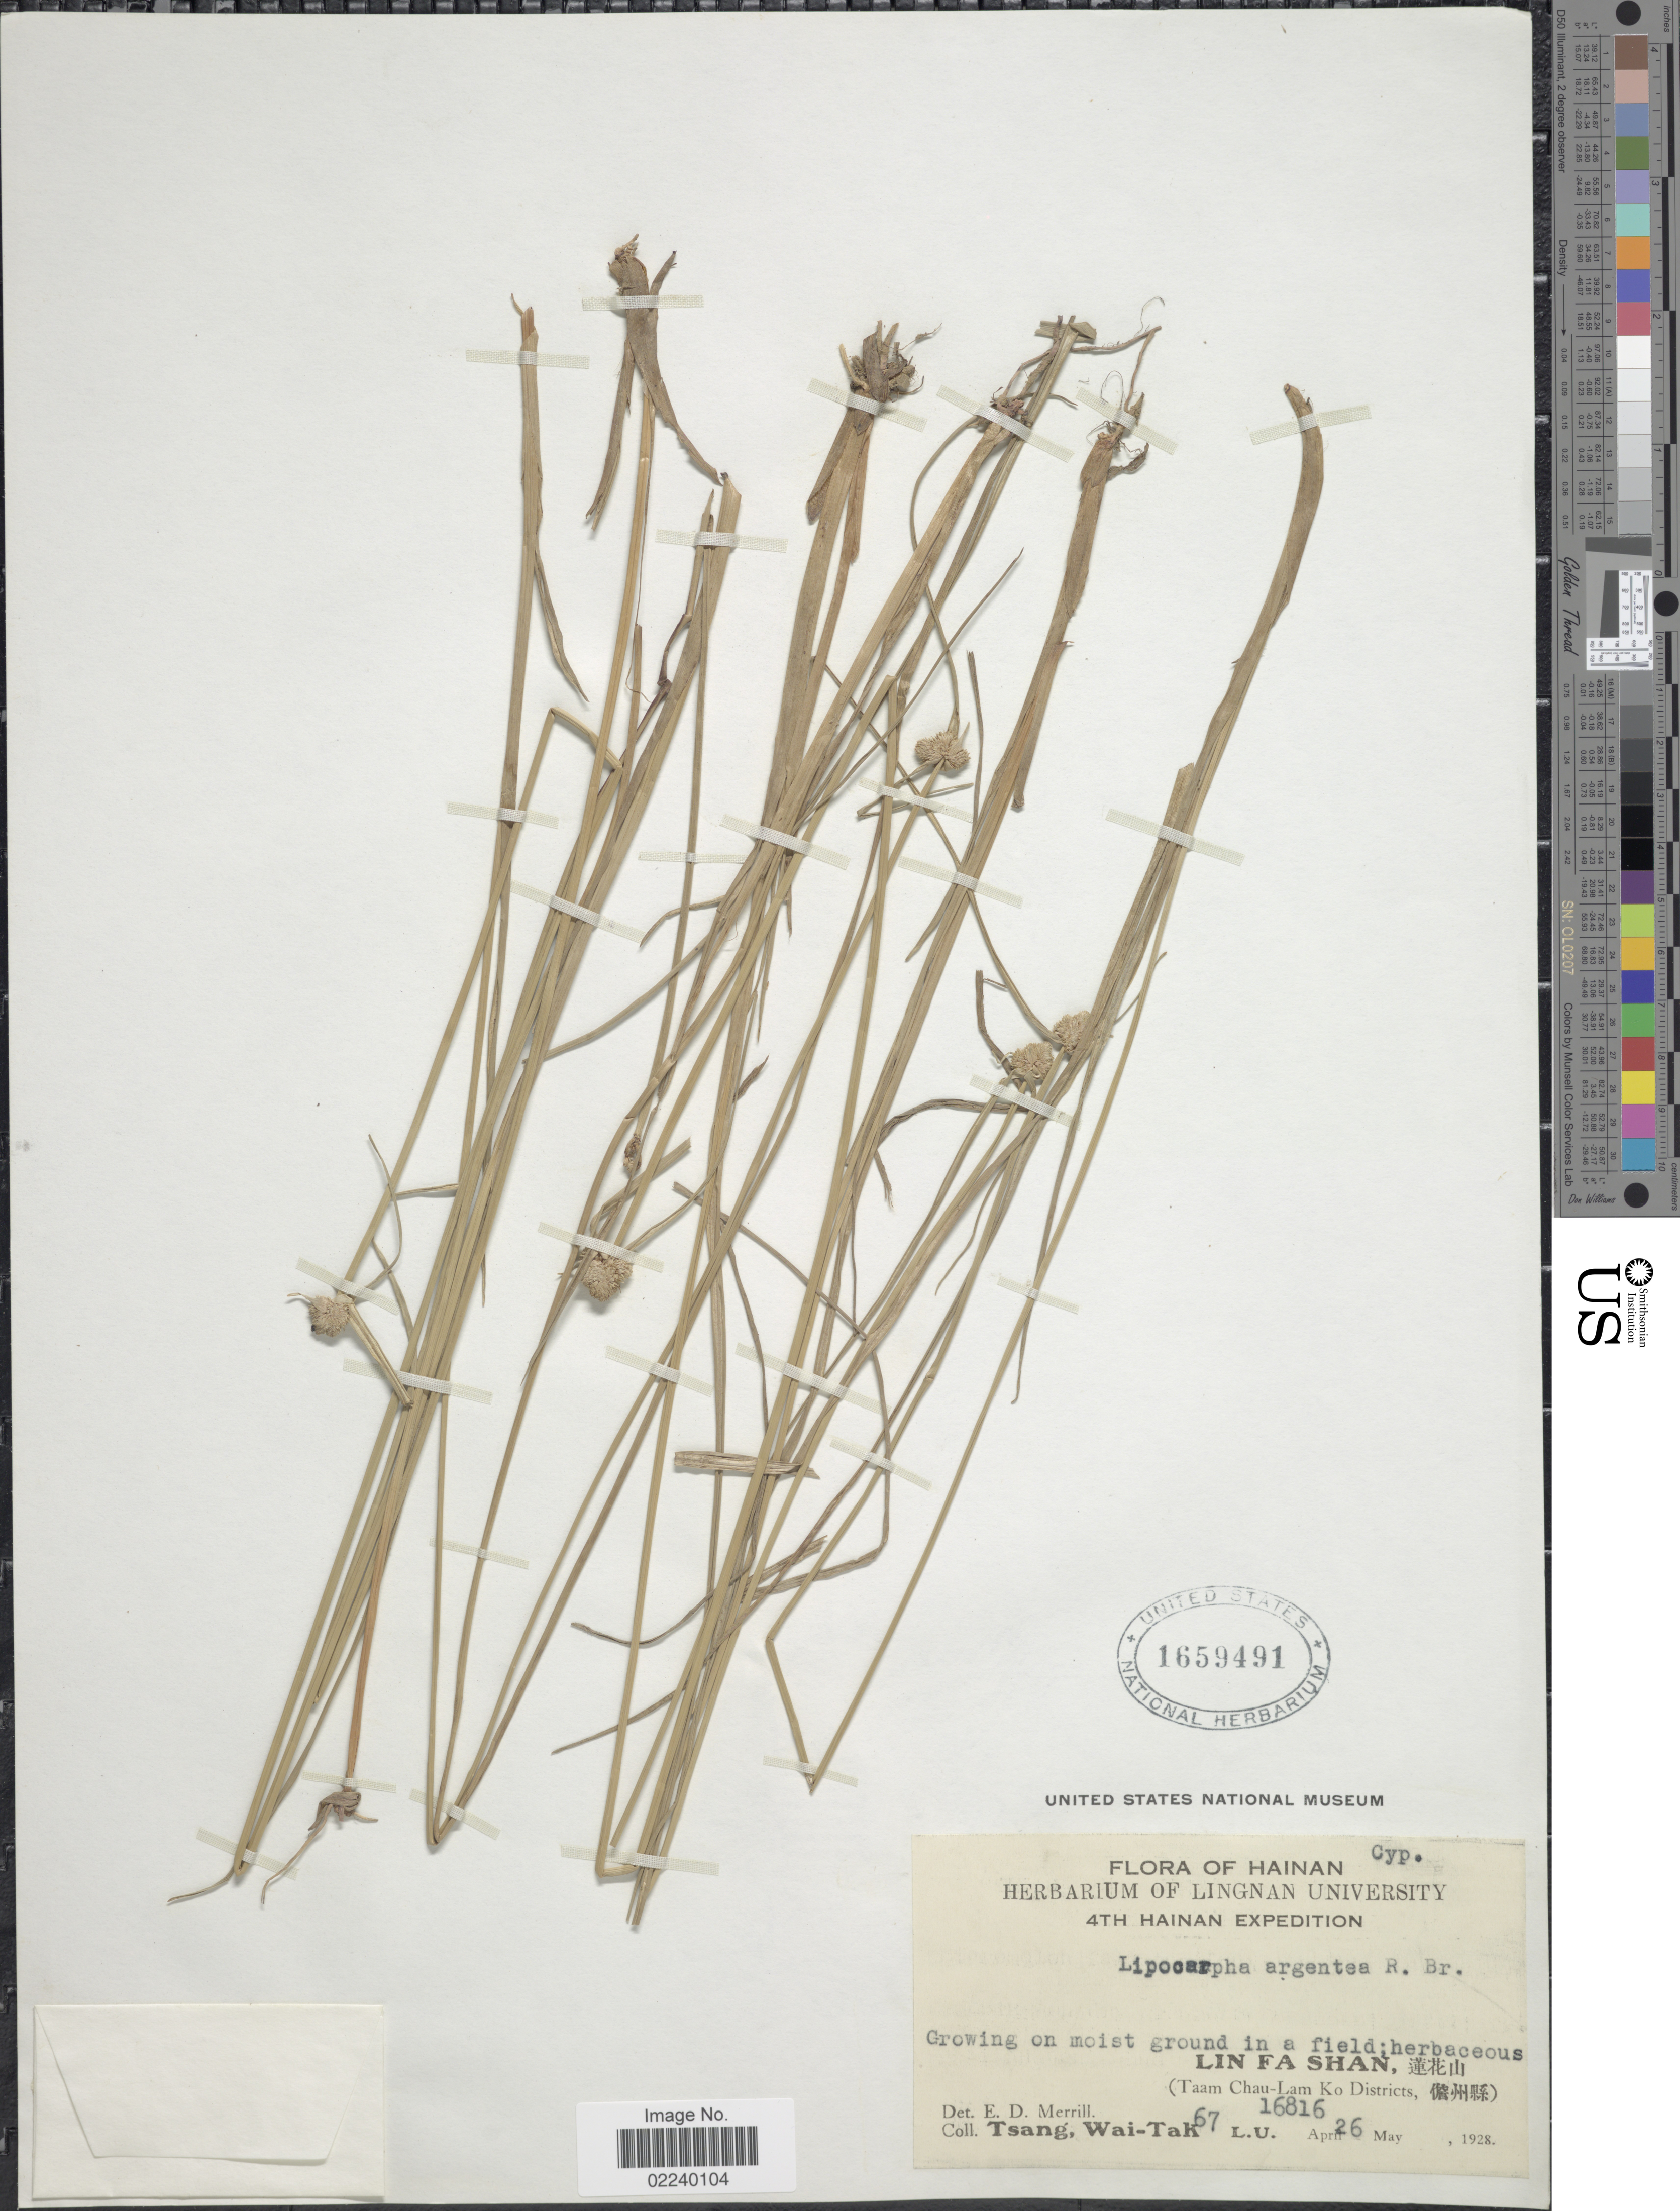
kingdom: Plantae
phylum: Tracheophyta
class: Liliopsida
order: Poales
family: Cyperaceae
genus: Cyperus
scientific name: Cyperus albescens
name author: (Steud.) Larridon & Govaerts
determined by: Strong, M. T., (US), Smithsonian Institution - National Museum of Natural History (UNITED STATES)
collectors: W. T. Tsang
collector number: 67/L.U.16816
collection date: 1928-04-26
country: China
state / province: Hainan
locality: Lin Fa Shan (Taam Chau-Lam Ko Districts)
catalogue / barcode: US 1659491